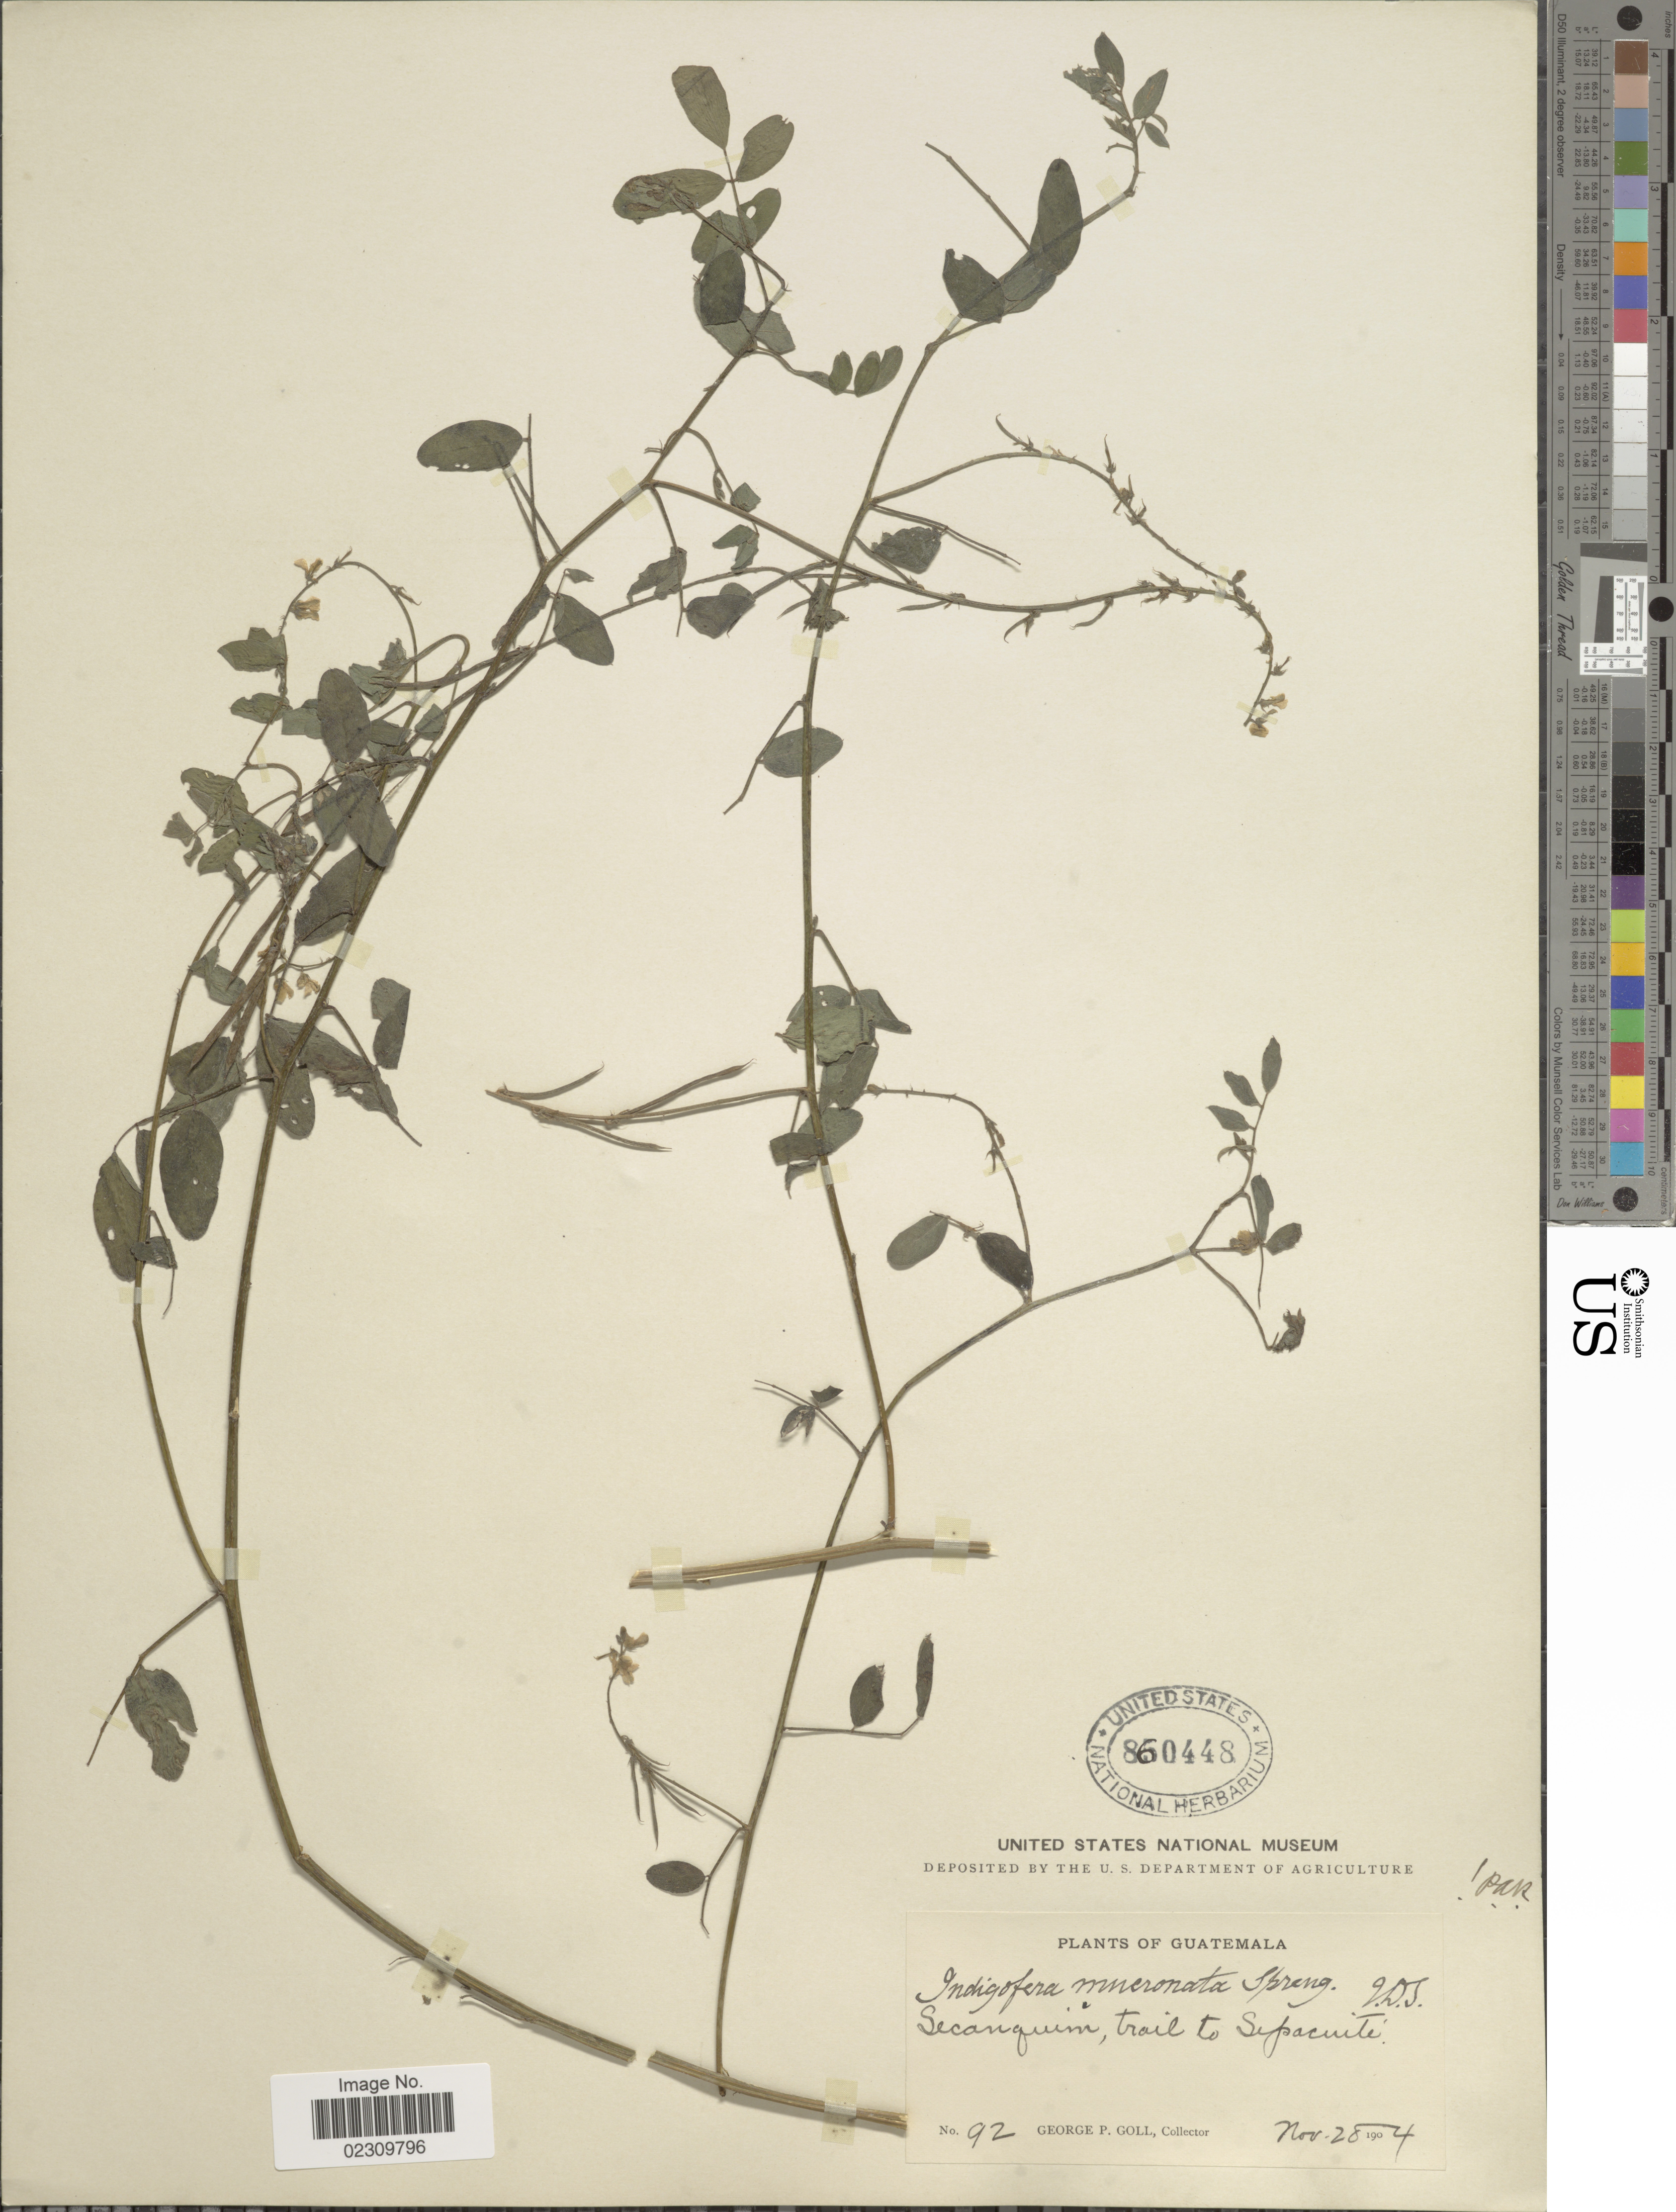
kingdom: Plantae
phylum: Tracheophyta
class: Magnoliopsida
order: Fabales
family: Fabaceae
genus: Indigofera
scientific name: Indigofera mucronata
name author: Lam.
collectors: G. P. Goll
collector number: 92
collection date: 1904-11-28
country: Guatemala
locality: Secanquim, trail to Sepacuite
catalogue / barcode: US 860448